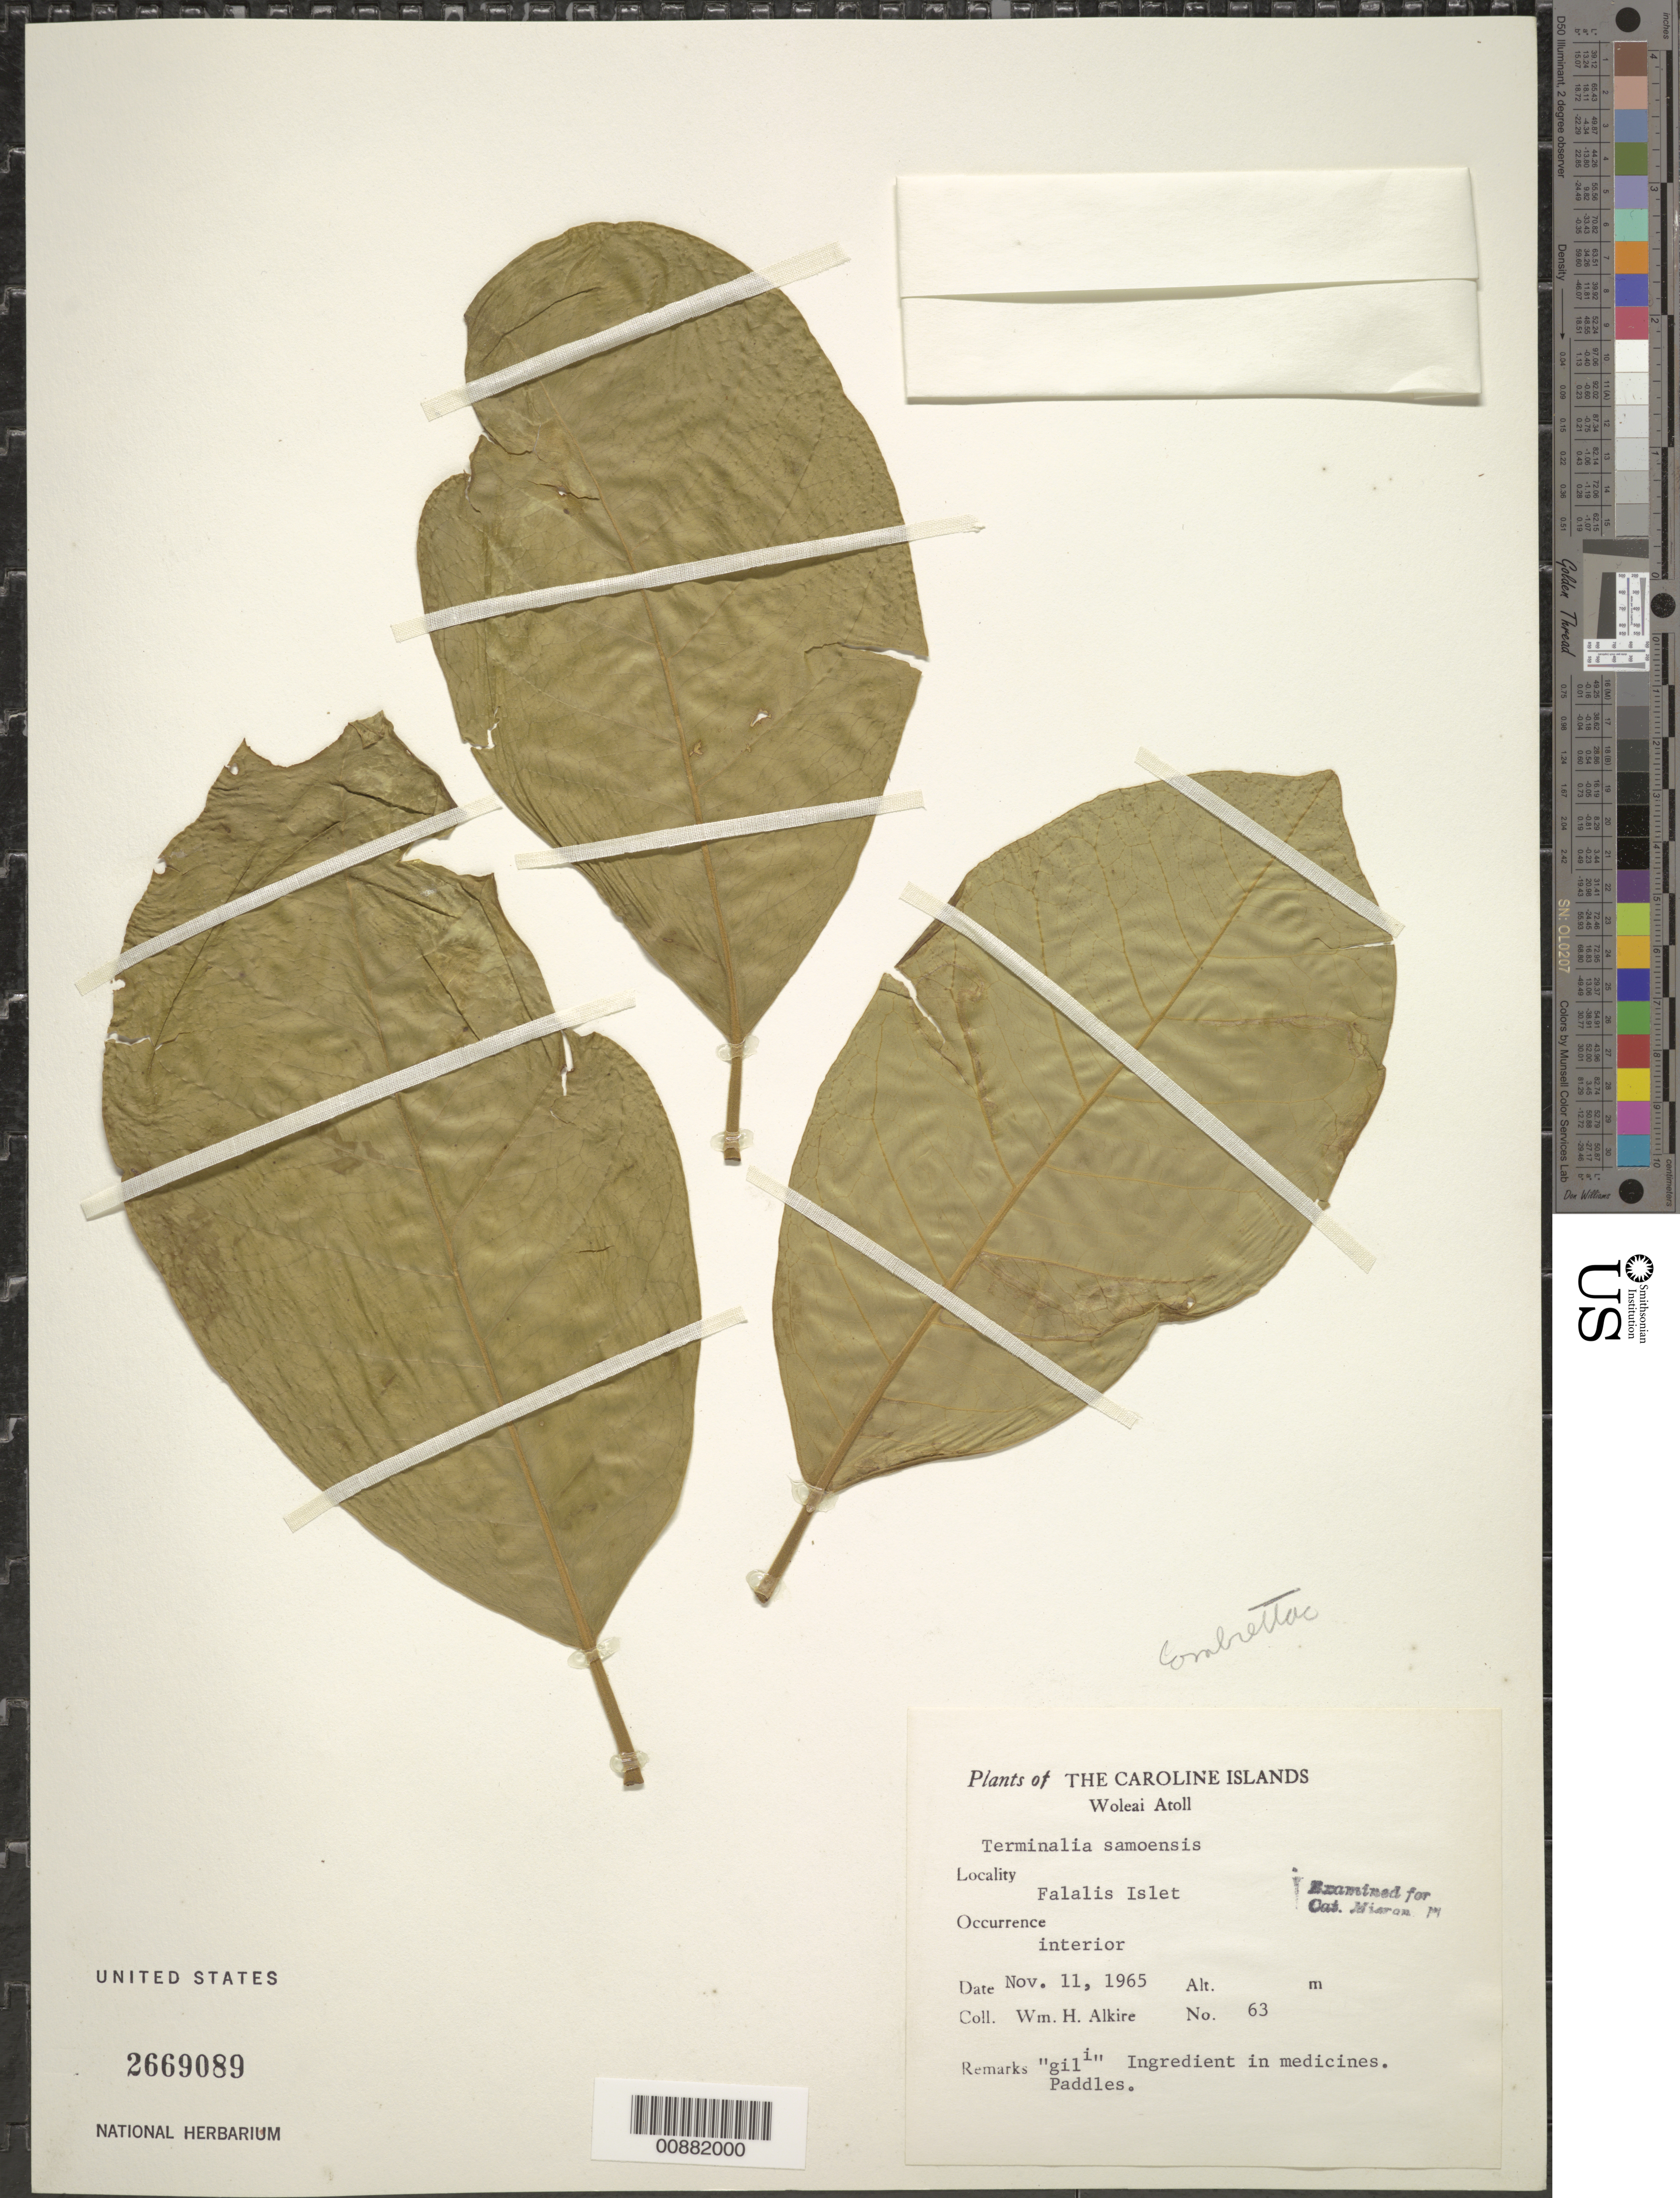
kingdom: Plantae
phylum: Tracheophyta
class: Magnoliopsida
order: Myrtales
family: Combretaceae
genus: Terminalia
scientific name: Terminalia samoensis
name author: Rech.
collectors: W. Alkire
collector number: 63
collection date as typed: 11 Nov 1965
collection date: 1965-11-11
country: Micronesia, Federated States of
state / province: Yap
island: Woleai Atoll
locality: Falalis Islet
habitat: interior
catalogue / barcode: US 2669089